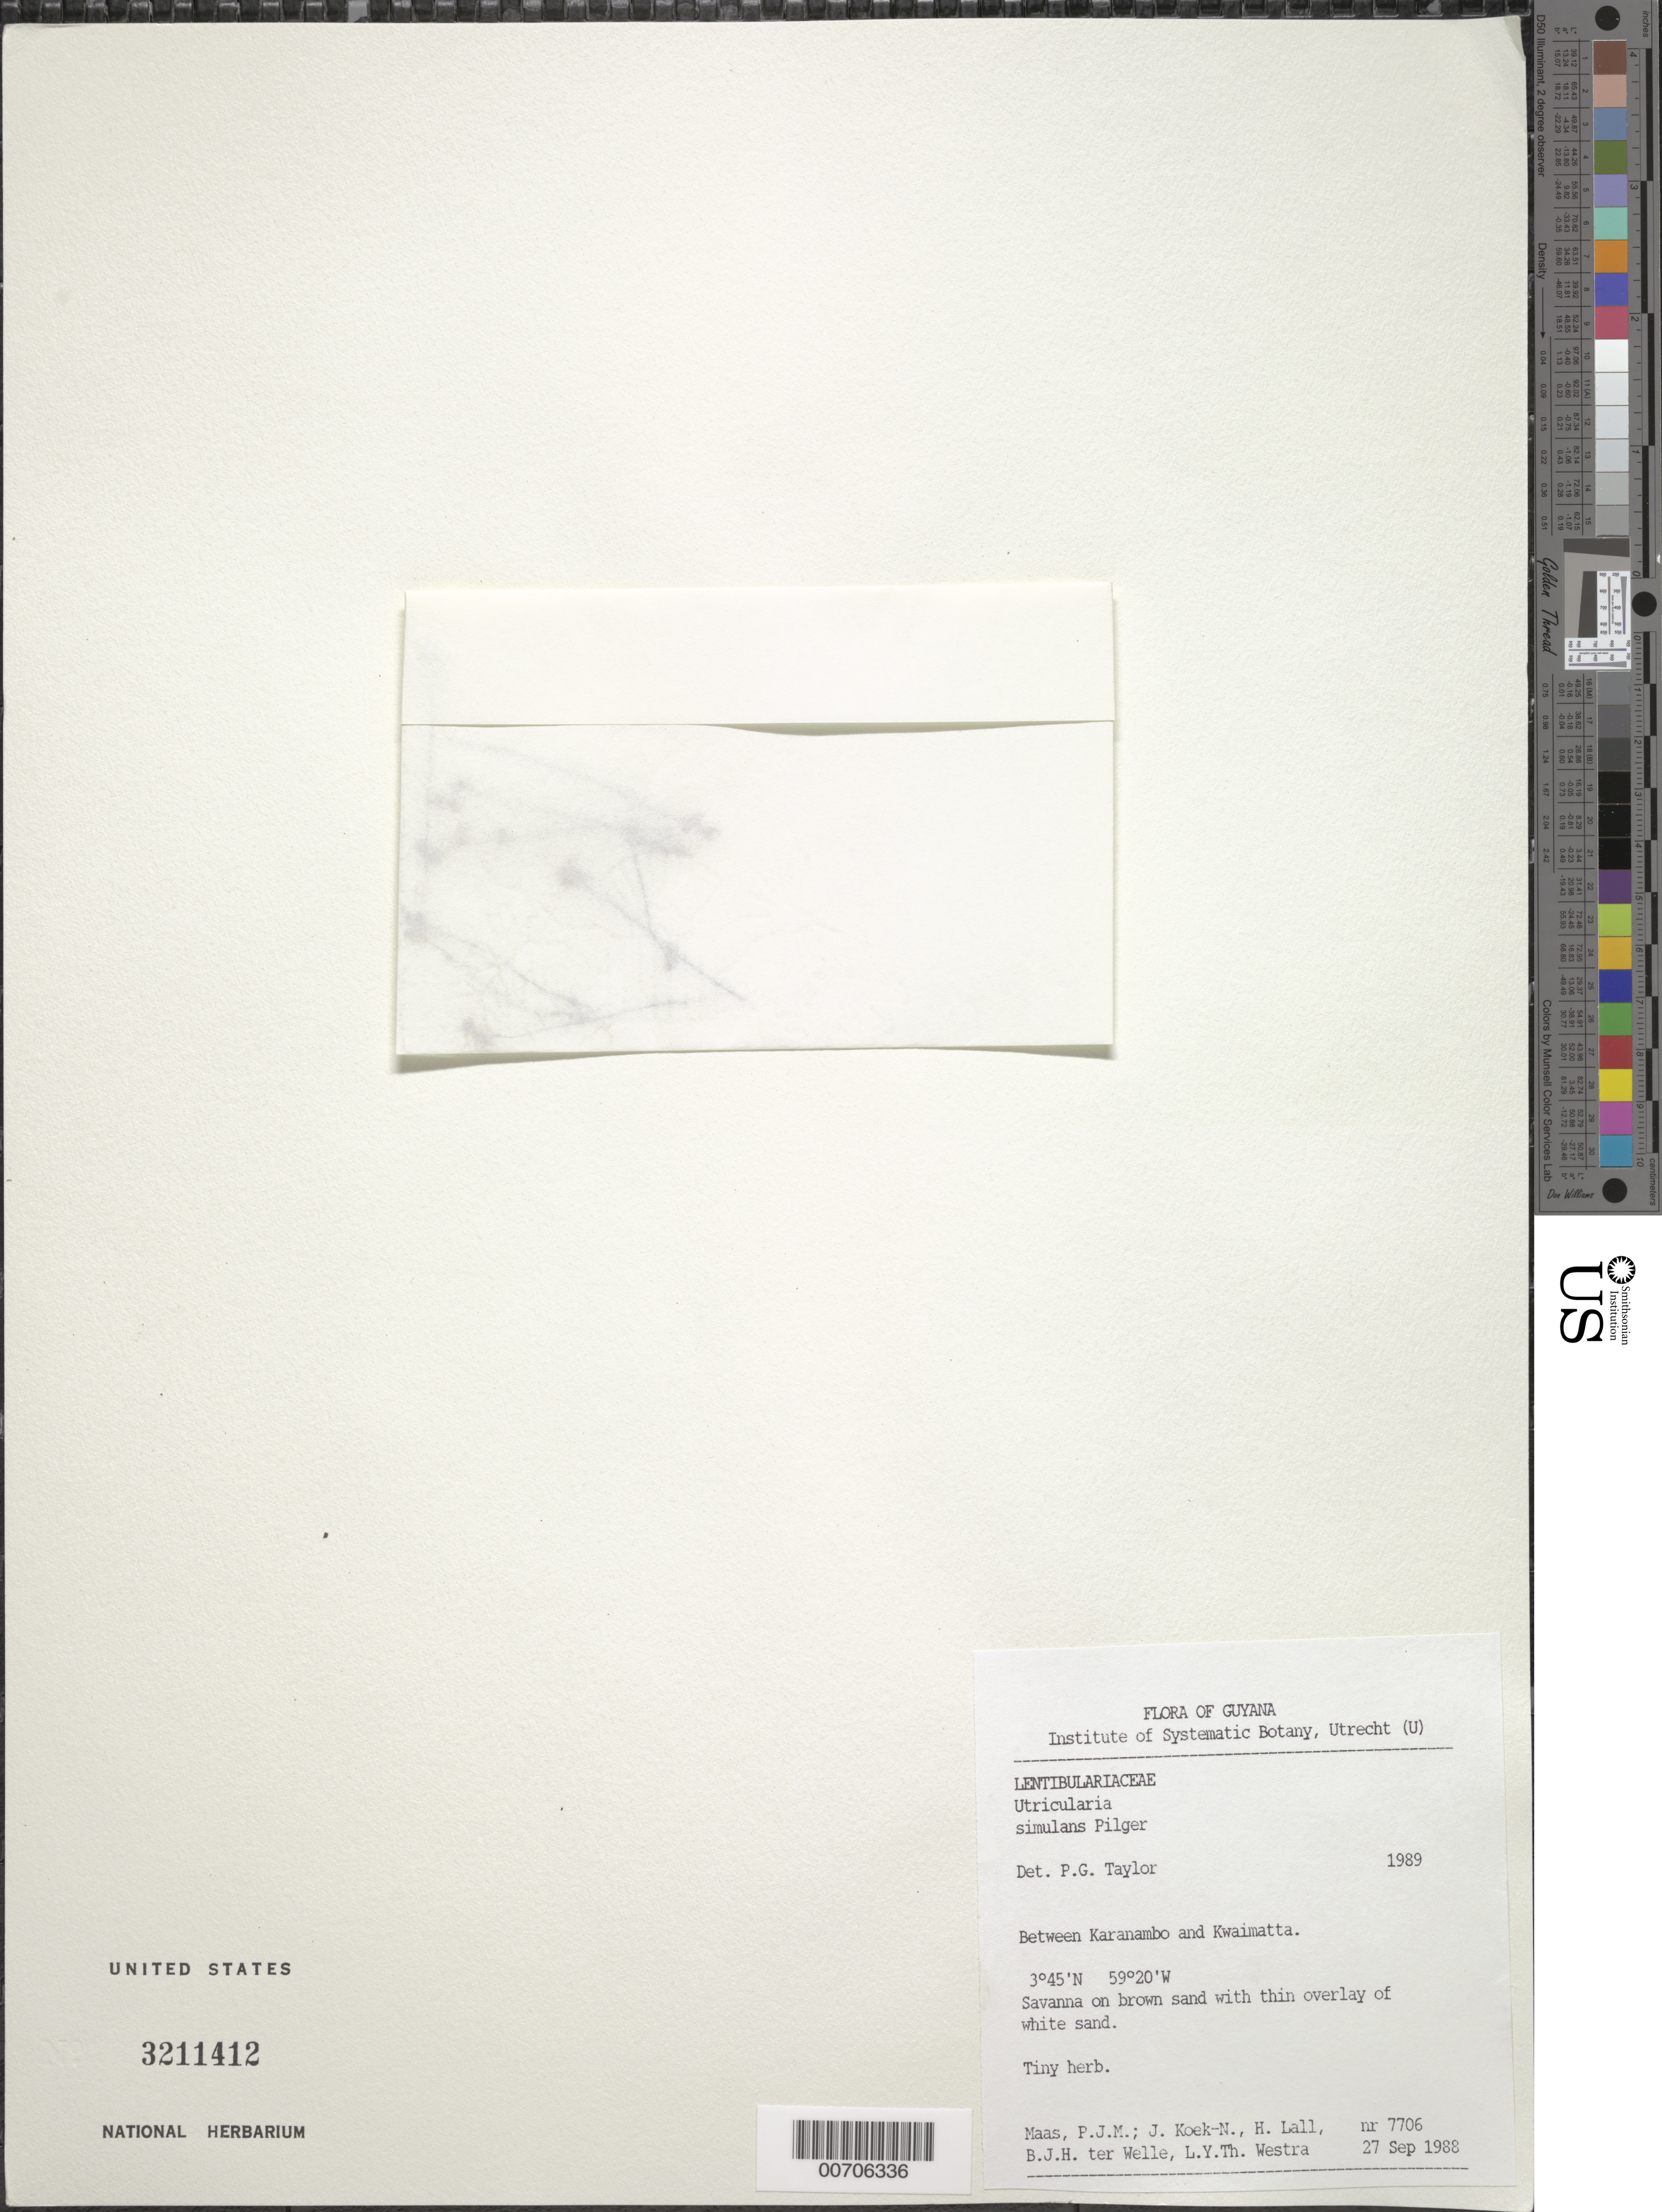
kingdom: Plantae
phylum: Tracheophyta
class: Magnoliopsida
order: Lamiales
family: Lentibulariaceae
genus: Utricularia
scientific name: Utricularia simulans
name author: Pilg.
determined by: Taylor, P. G.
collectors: P. Maas, J. Koek-Noorman, H. Lall, B. Welle & L. Y. T. Westra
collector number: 7706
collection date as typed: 27-Sep-88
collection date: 1988-09-27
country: Guyana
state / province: U. Takutu-U. Essequibo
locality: Karanambo to Kwaimatta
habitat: Savanna on brown sand with thin overlay of white sand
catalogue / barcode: US 3211412